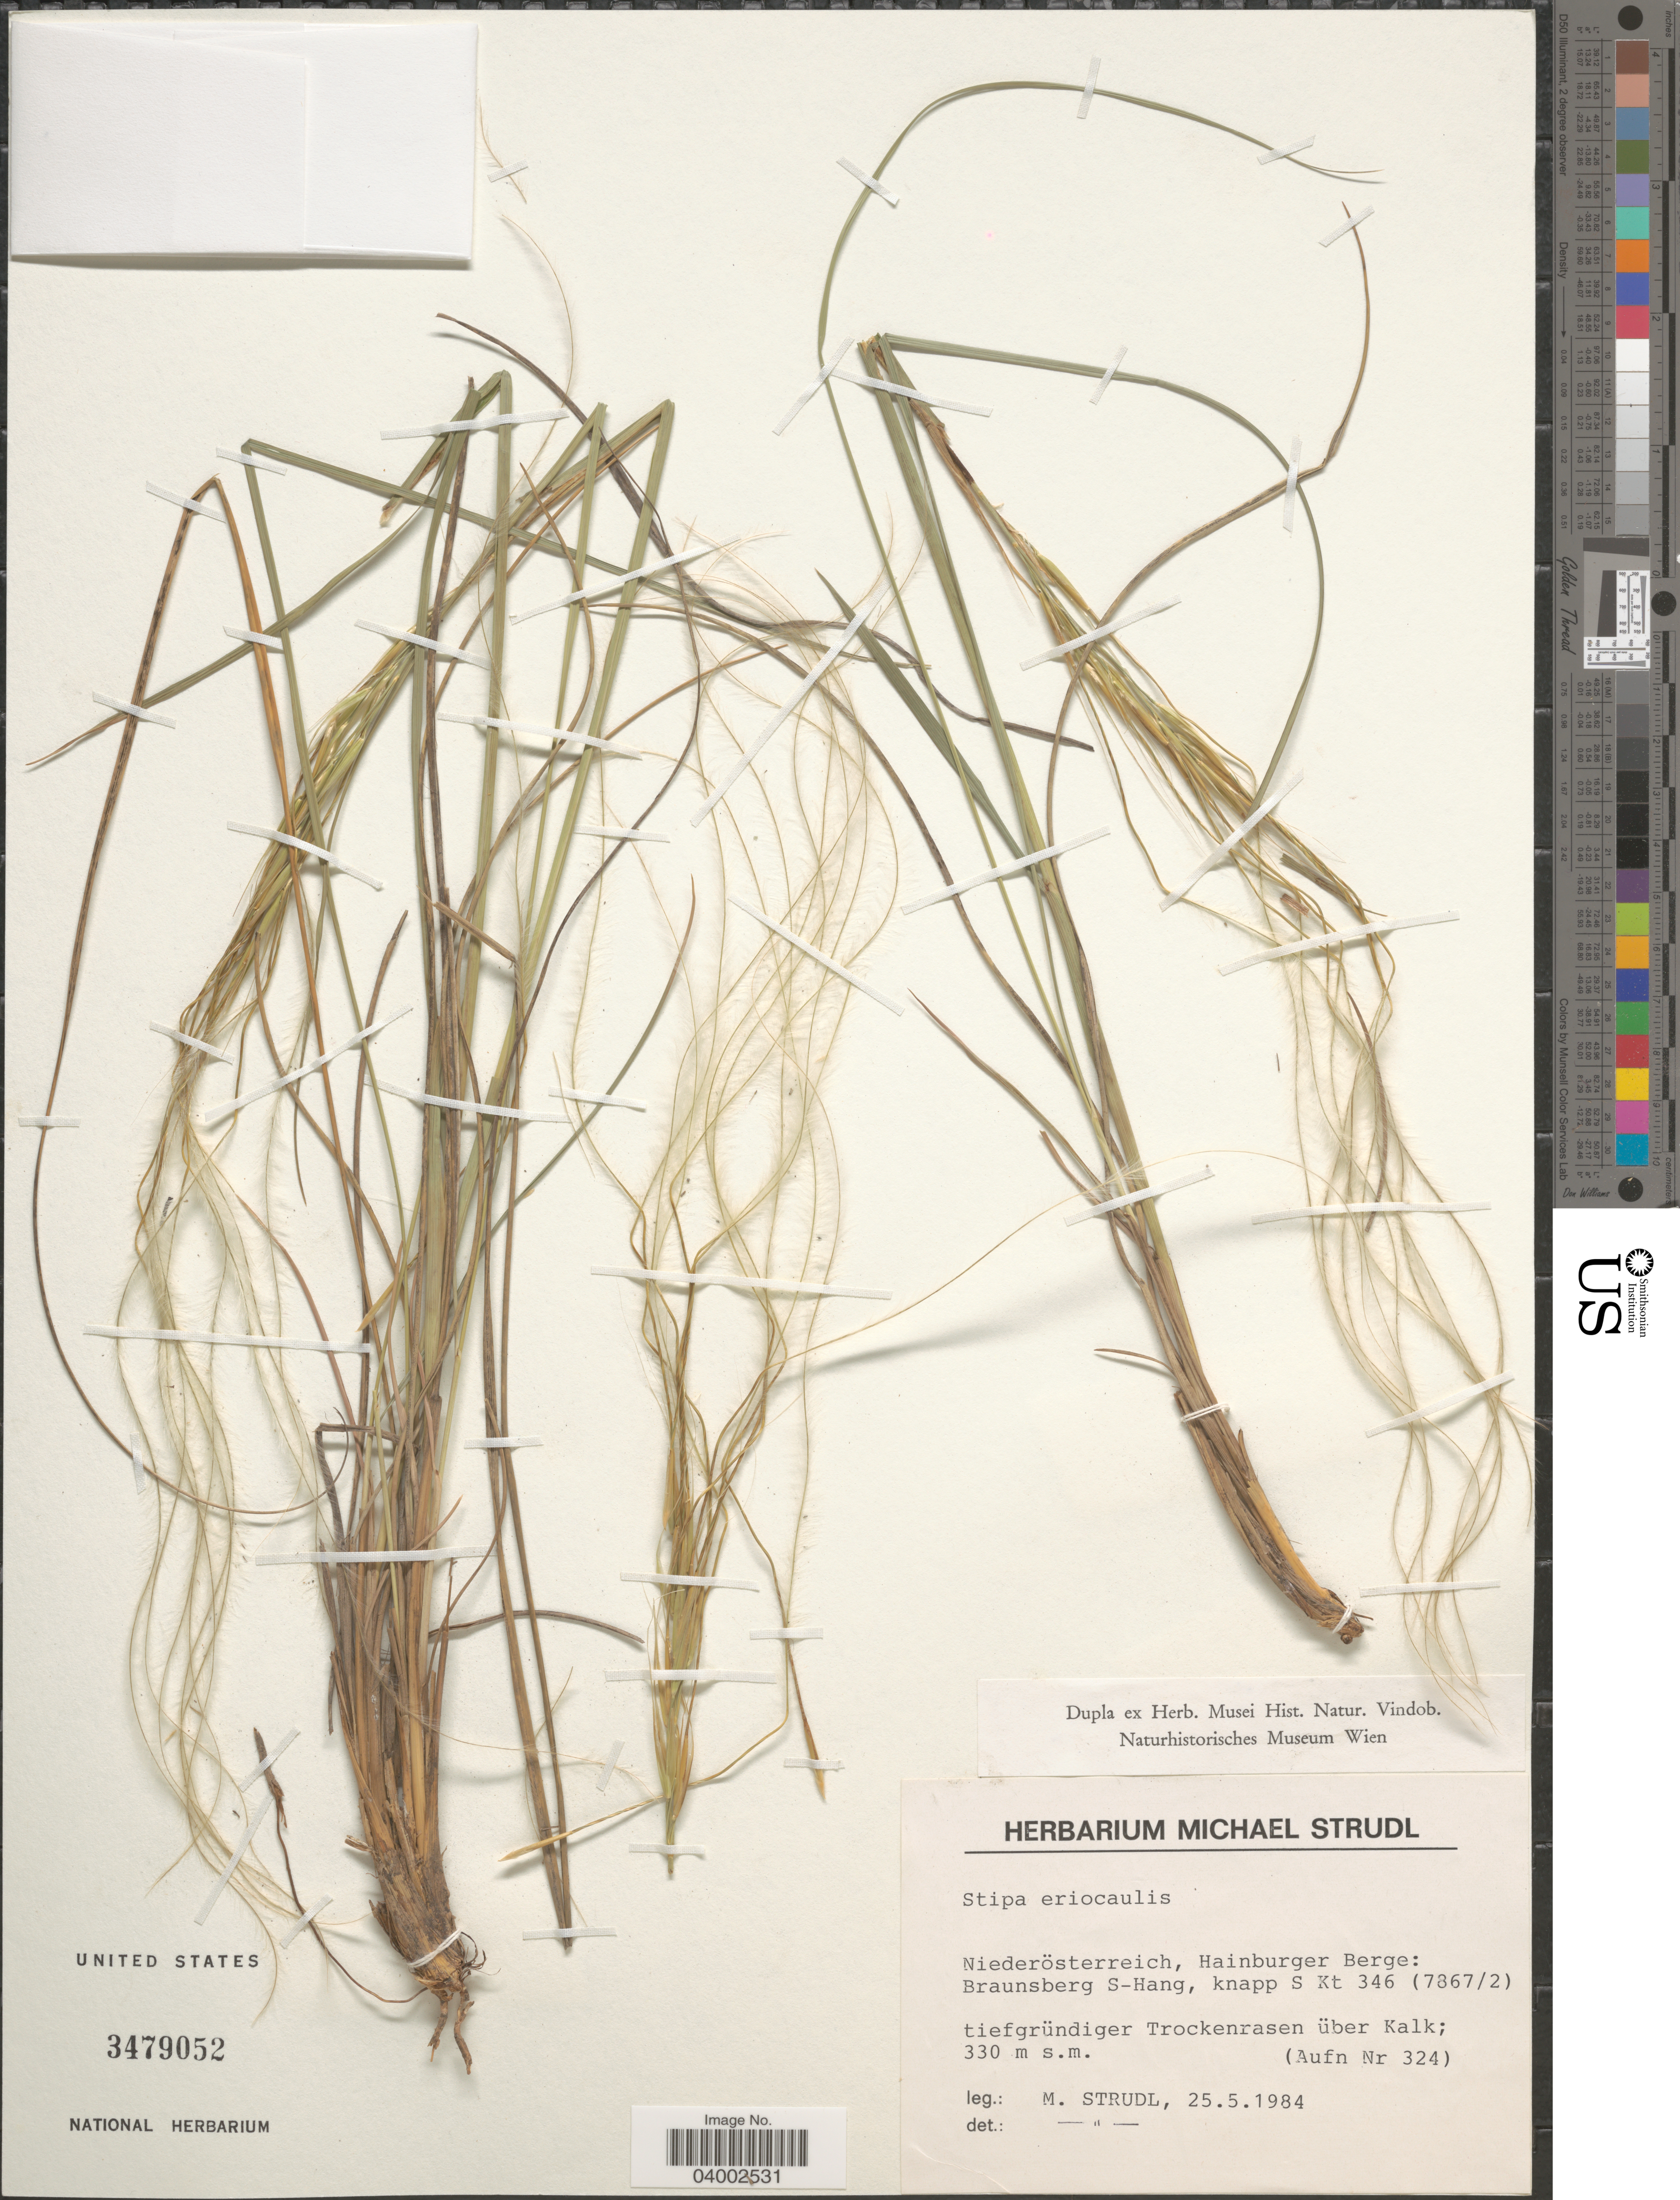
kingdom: Plantae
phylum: Tracheophyta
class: Liliopsida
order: Poales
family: Poaceae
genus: Stipa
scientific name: Stipa eriocaulis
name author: Borbás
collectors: M. Strudl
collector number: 324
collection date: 1984-05-25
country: Austria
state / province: Niederosterreich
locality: Niederösterreich, Hainburger Berge: Braunsberg S-Hang, knapp S Kt 346 (7867/2), tiefgründiger Trockenrasen über Kalk.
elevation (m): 330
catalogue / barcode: US 3479052